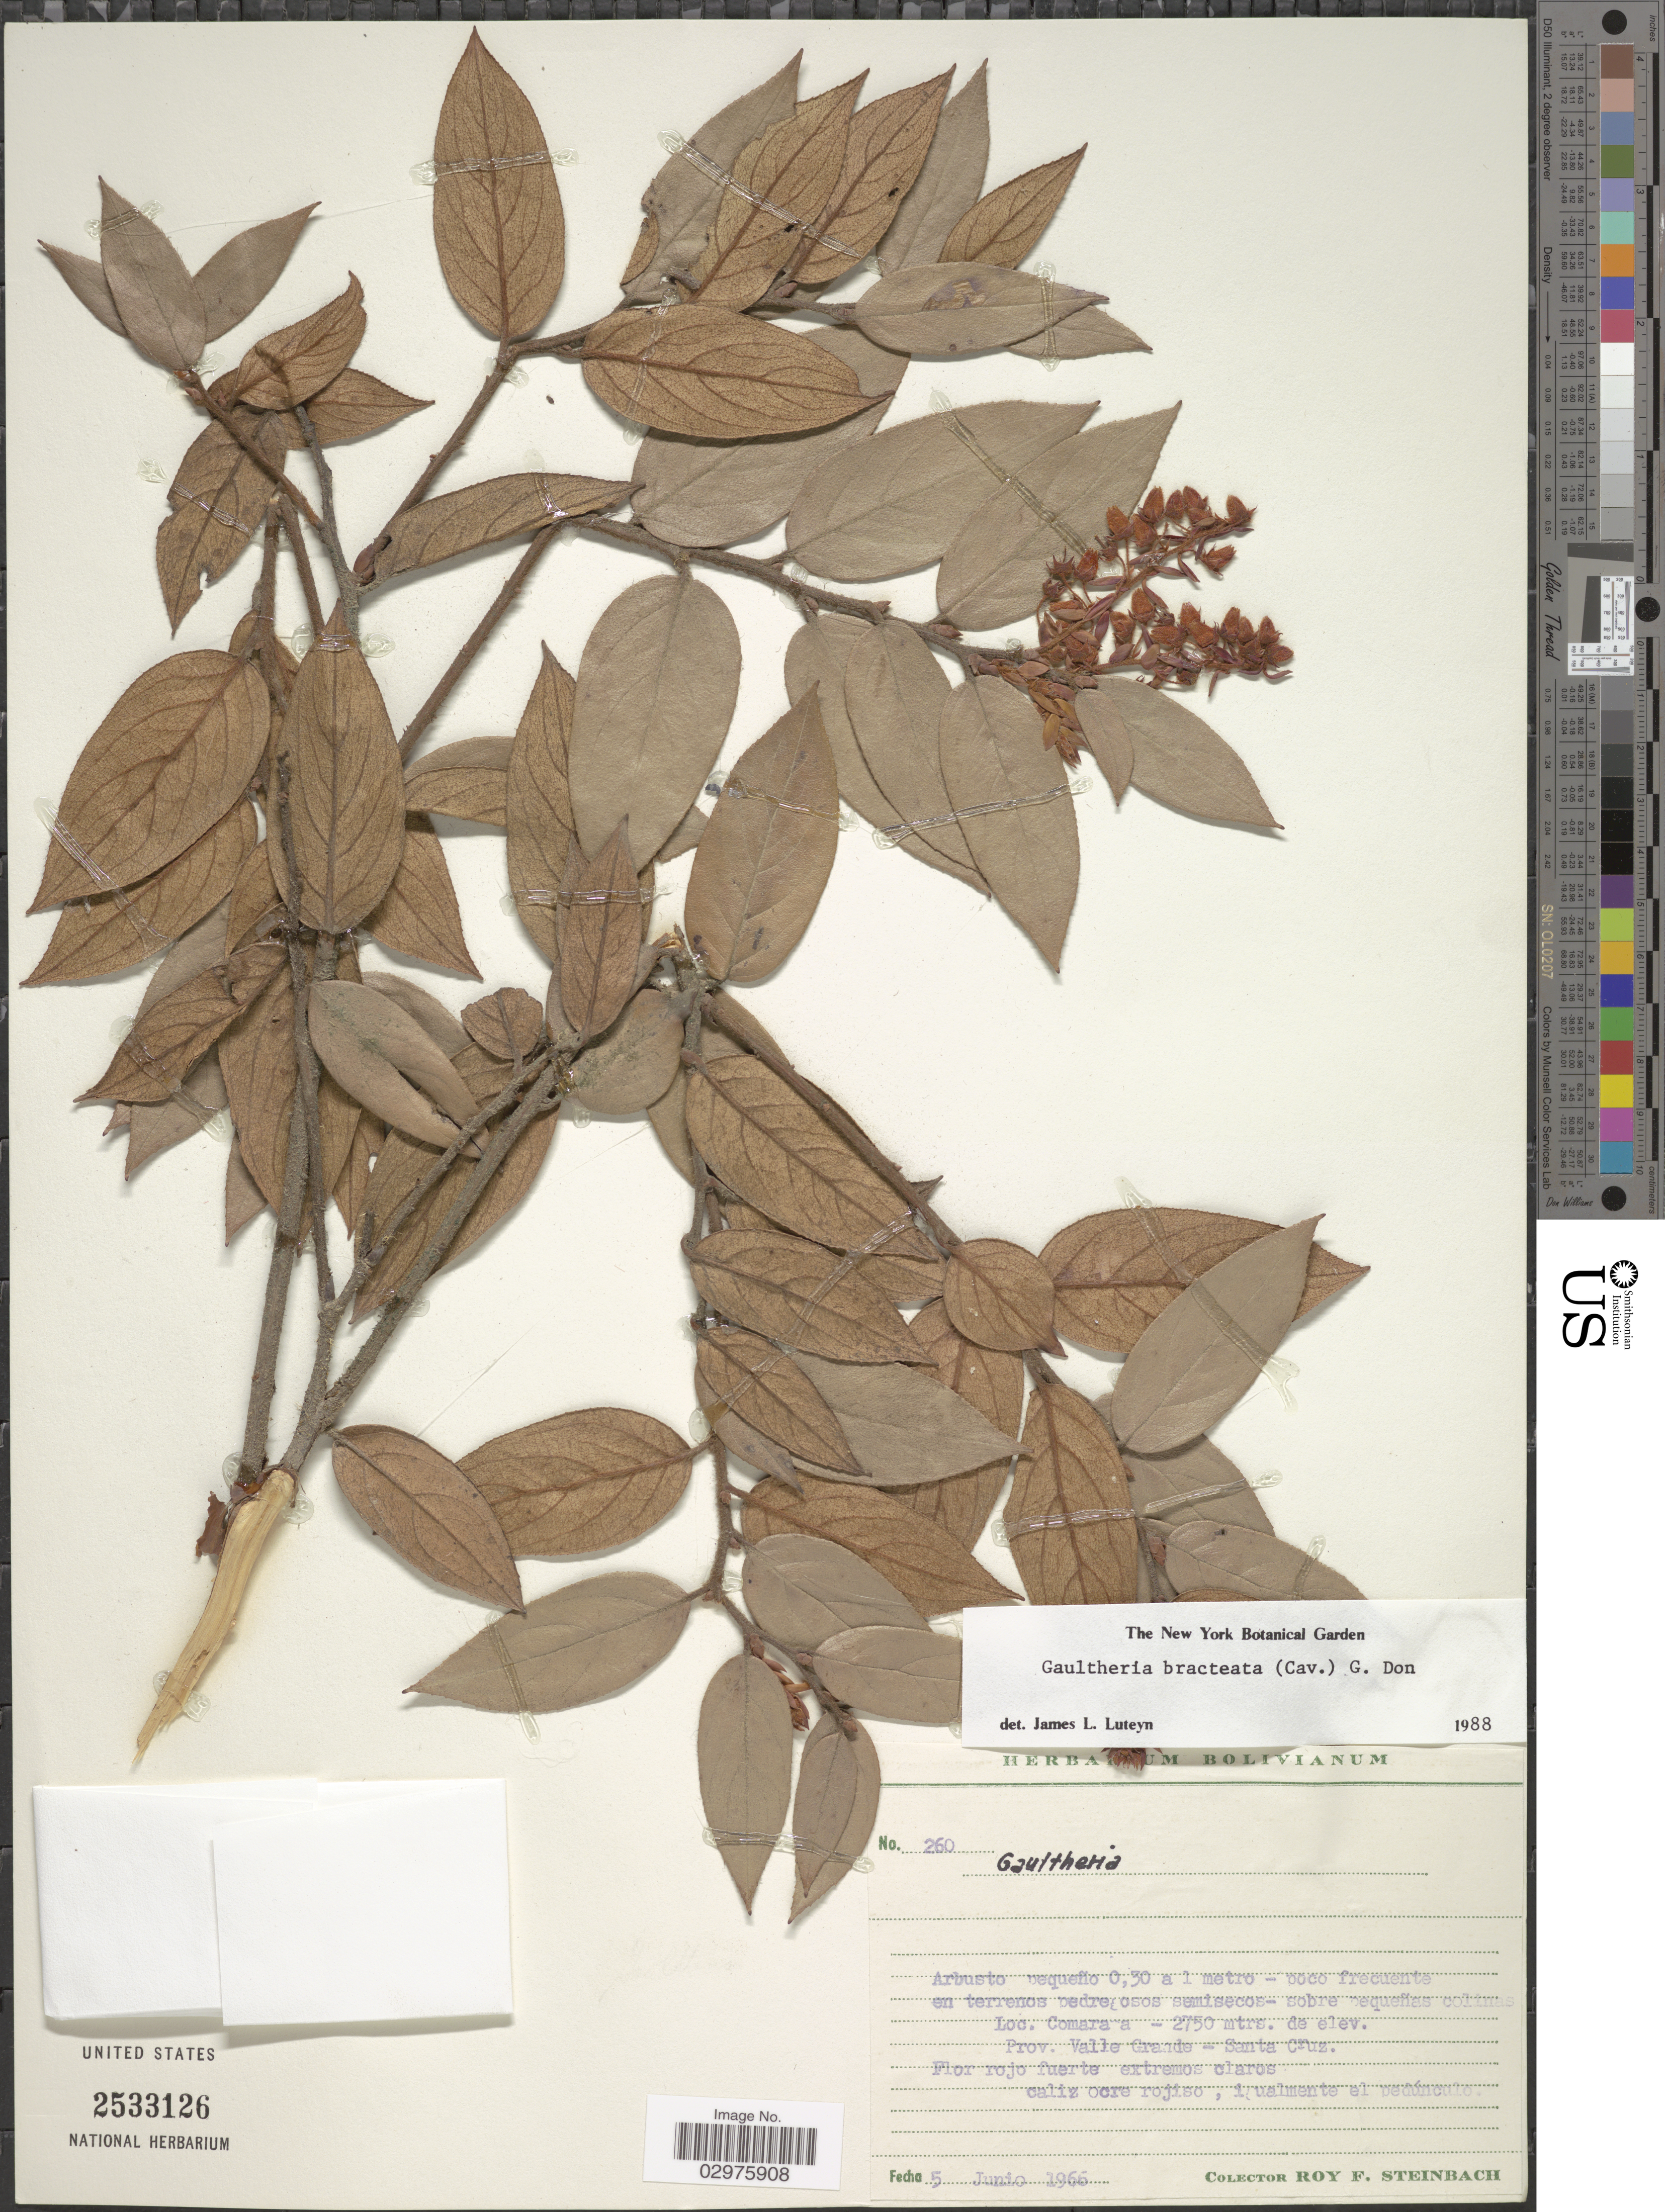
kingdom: Plantae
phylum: Tracheophyta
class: Magnoliopsida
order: Ericales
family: Ericaceae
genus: Gaultheria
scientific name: Gaultheria bracteata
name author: (Cav.) G. Don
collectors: R. F. Steinbach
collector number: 260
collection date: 1966-06-05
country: Bolivia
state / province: Santa Cruz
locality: Comarca. Prov. Valle Grande - Santa Cruz.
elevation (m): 2750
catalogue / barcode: US 2533126